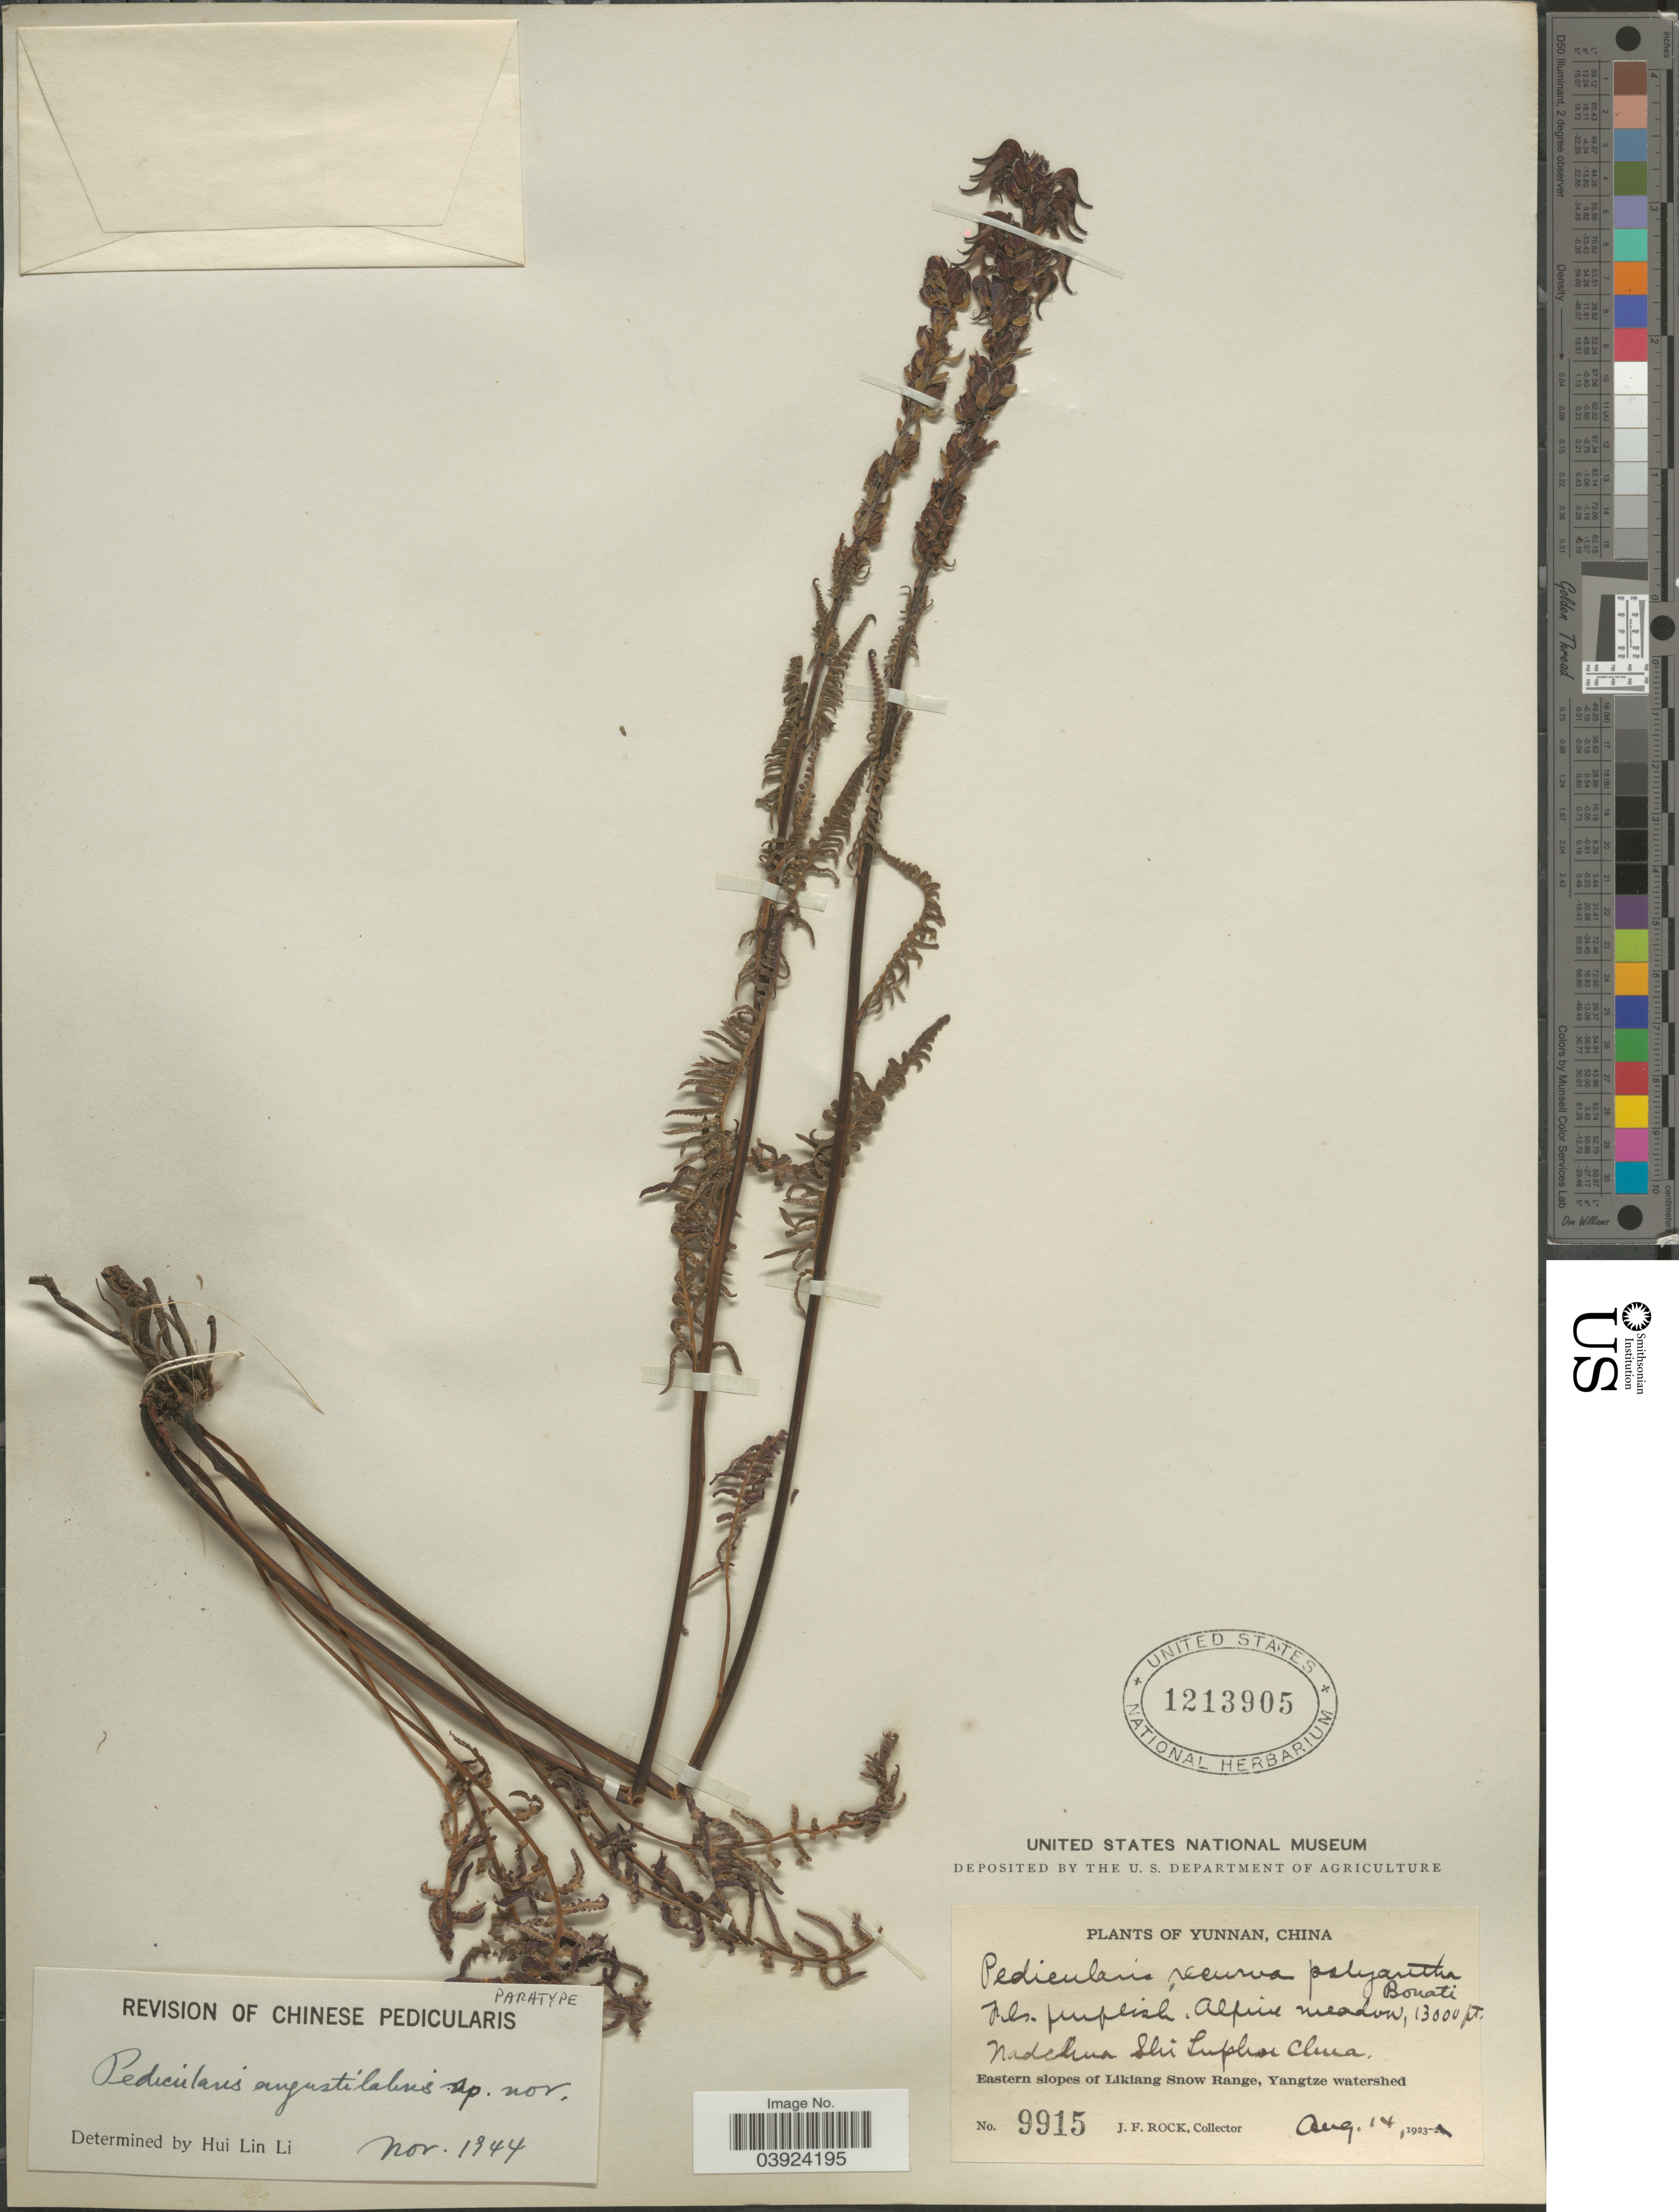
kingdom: Plantae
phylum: Tracheophyta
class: Magnoliopsida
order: Lamiales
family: Orobanchaceae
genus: Pedicularis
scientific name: Pedicularis angustiloba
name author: P.C. Tsoong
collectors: J. Rock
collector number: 9915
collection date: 1923-07-14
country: China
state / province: Yunnan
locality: Nadchua Shi Luphsi China. Eastern slopes of Likiang Snow Range, Yangtze watershed.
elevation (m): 3962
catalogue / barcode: US 1213905